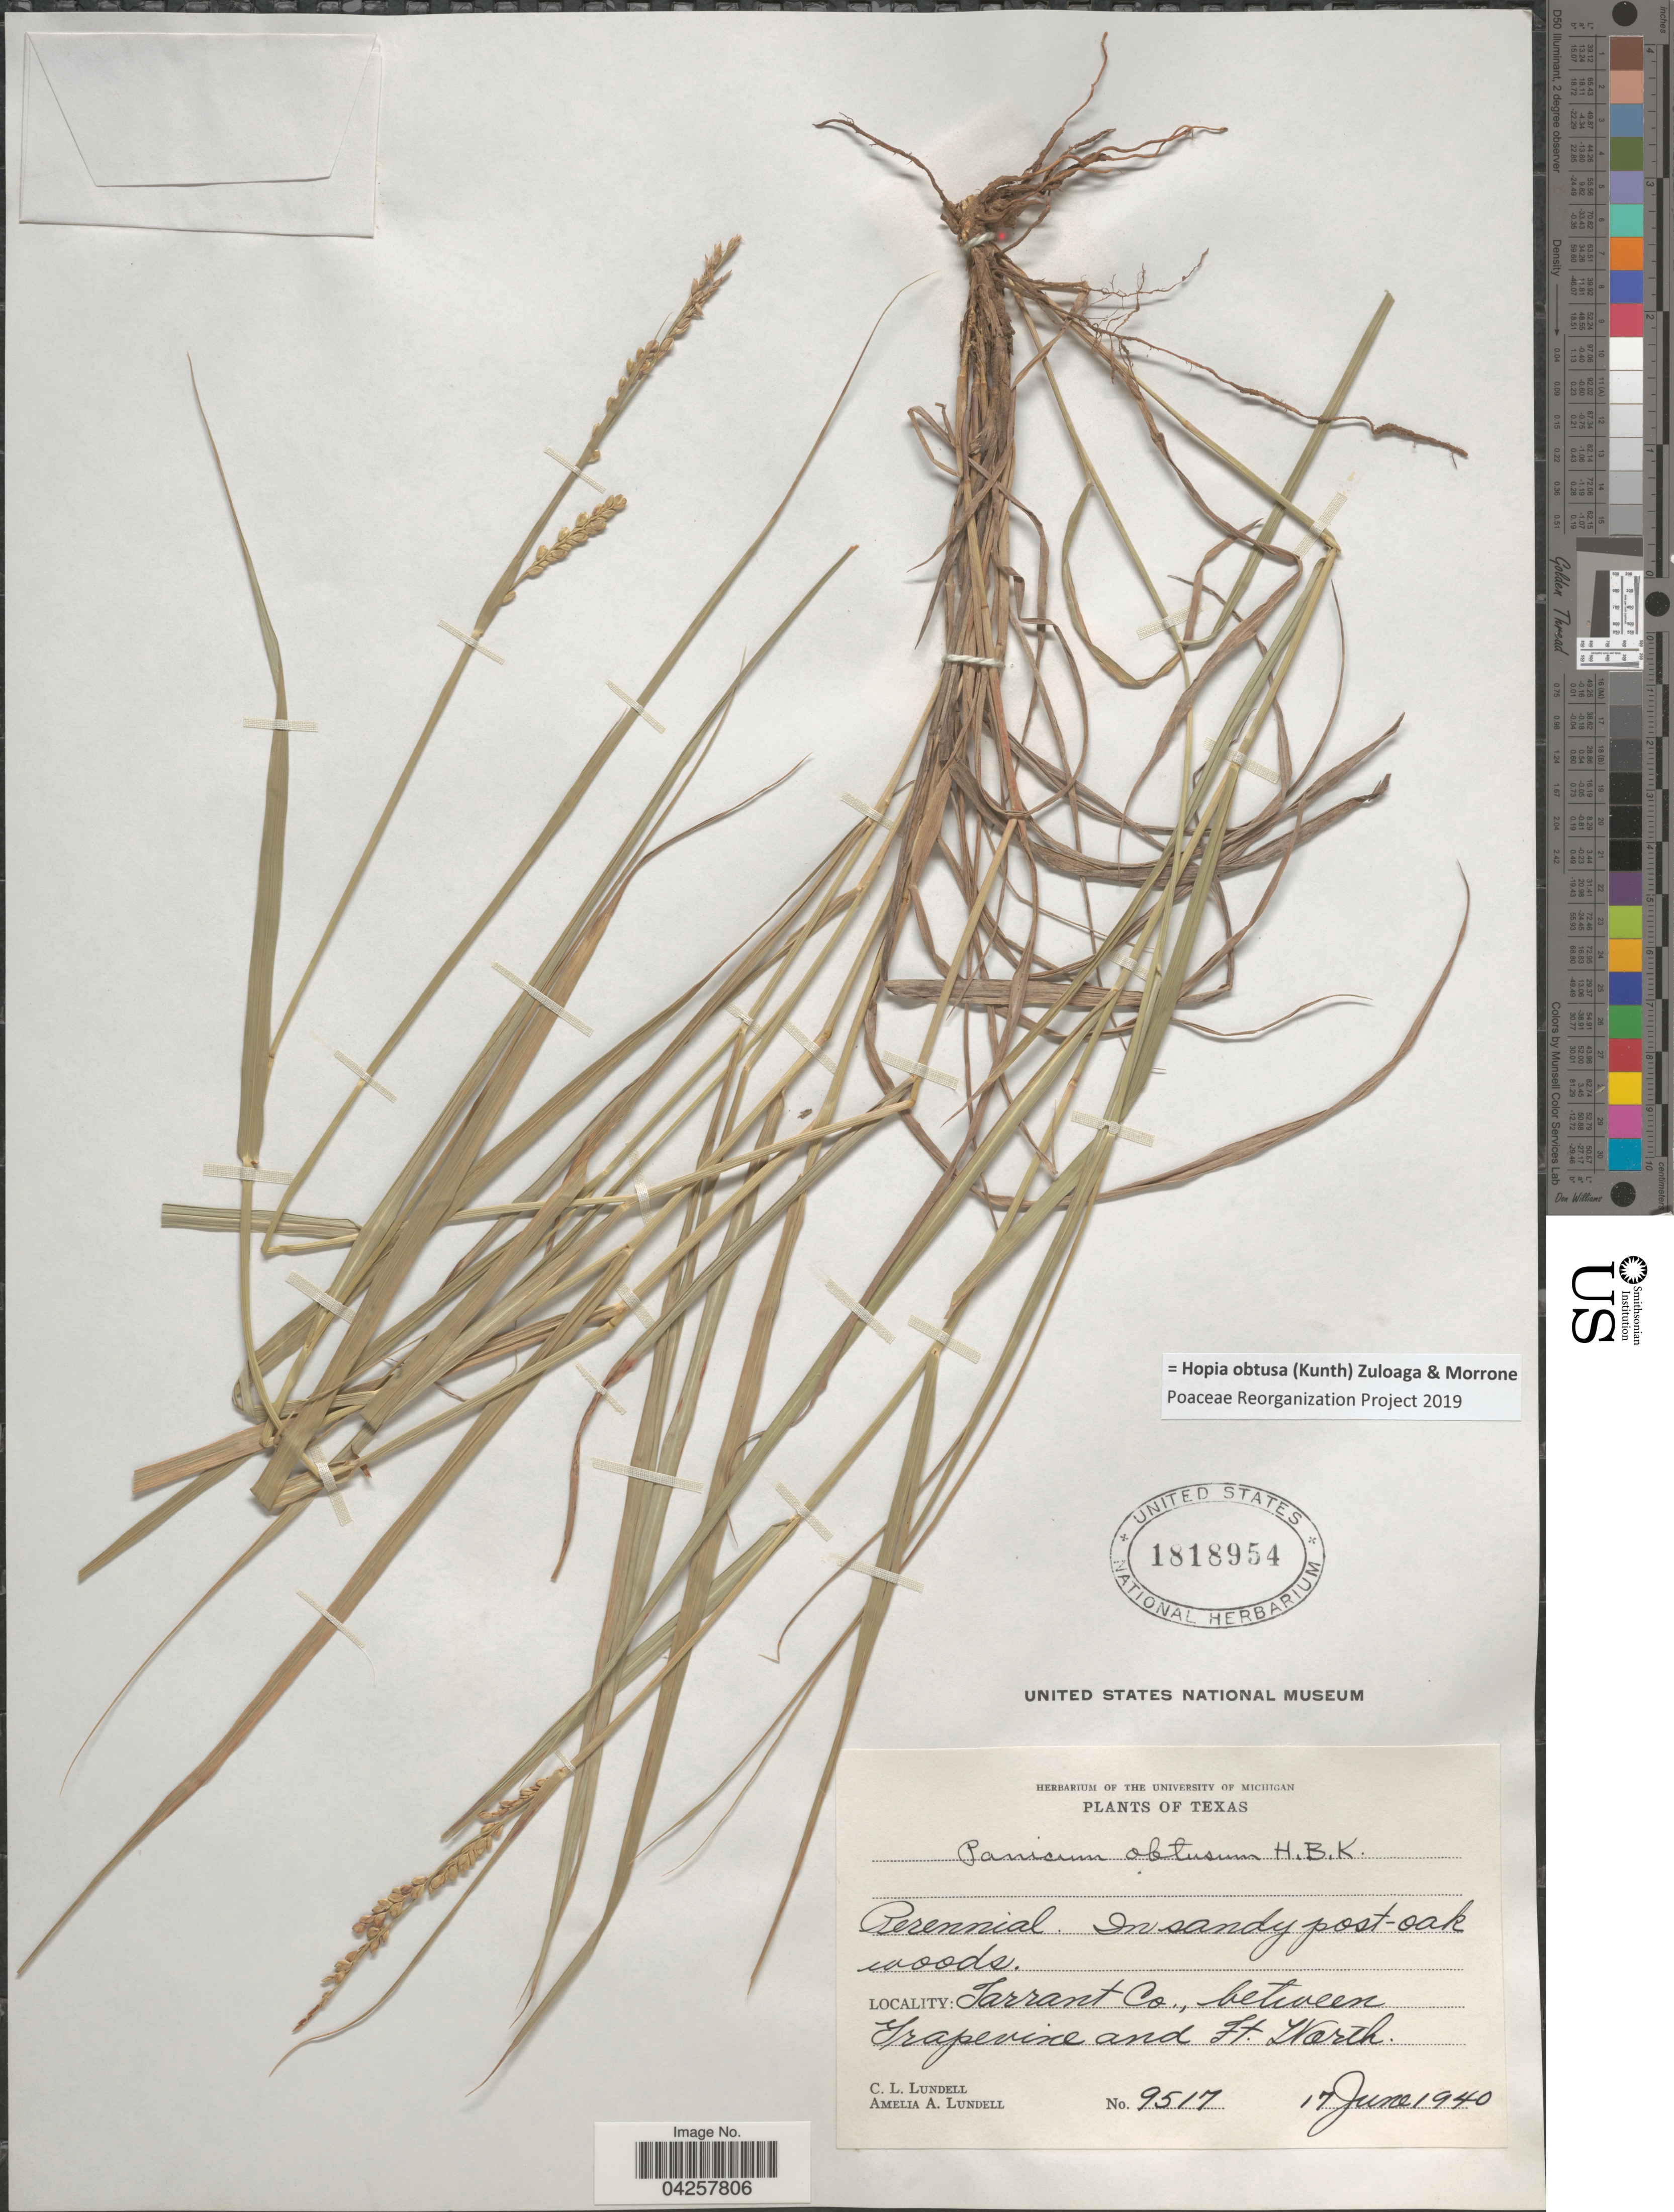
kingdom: Plantae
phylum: Tracheophyta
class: Liliopsida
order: Poales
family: Poaceae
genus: Hopia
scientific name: Hopia obtusa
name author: (Kunth) Zuloaga & Morrone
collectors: C. L. Lundell & A. A. Lundell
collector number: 9517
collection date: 1940-06-17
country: United States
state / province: Texas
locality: Tarrant Co., between Grapevine and Ft. Worth.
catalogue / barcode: US 1818954